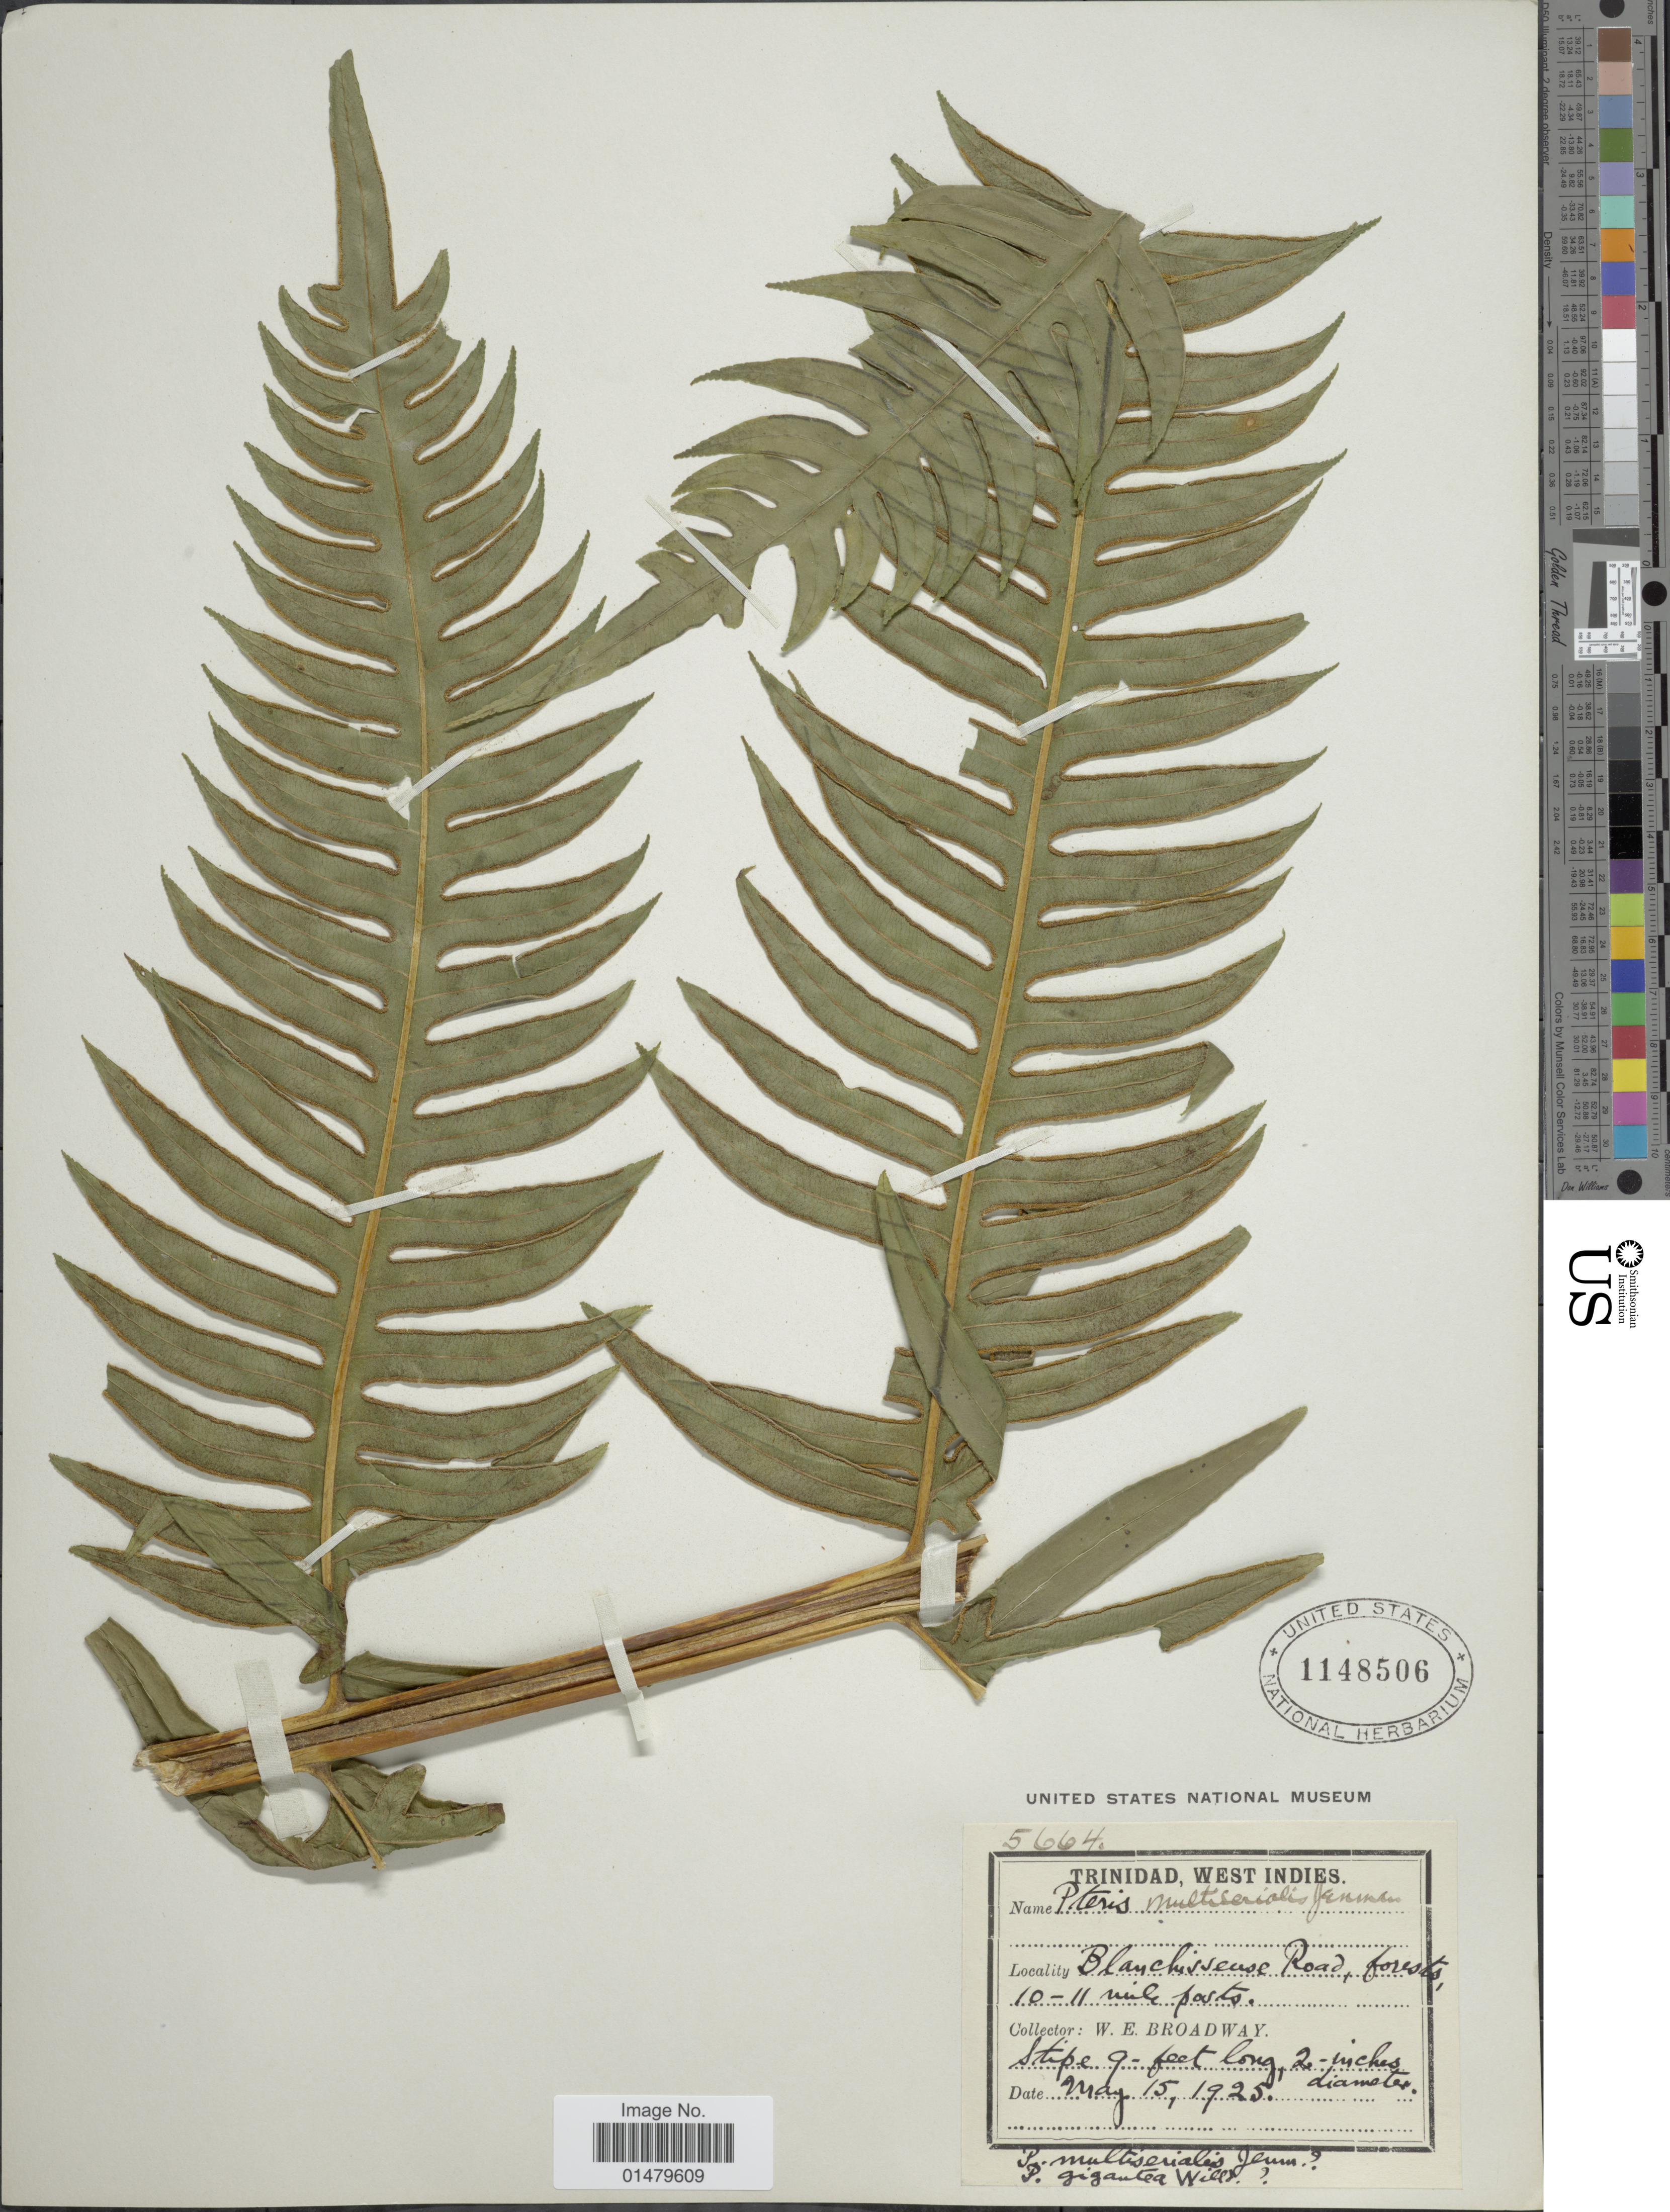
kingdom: Plantae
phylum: Tracheophyta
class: Polypodiopsida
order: Polypodiales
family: Pteridaceae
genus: Pteris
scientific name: Pteris multiserialis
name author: Jenman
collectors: W. E. Broadway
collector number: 5664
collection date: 1925-01-15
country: Trinidad and Tobago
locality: Trinidad, West Indies. Blanchisseuse Road, forests, 10-11 mile parts.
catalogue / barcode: US 1148506